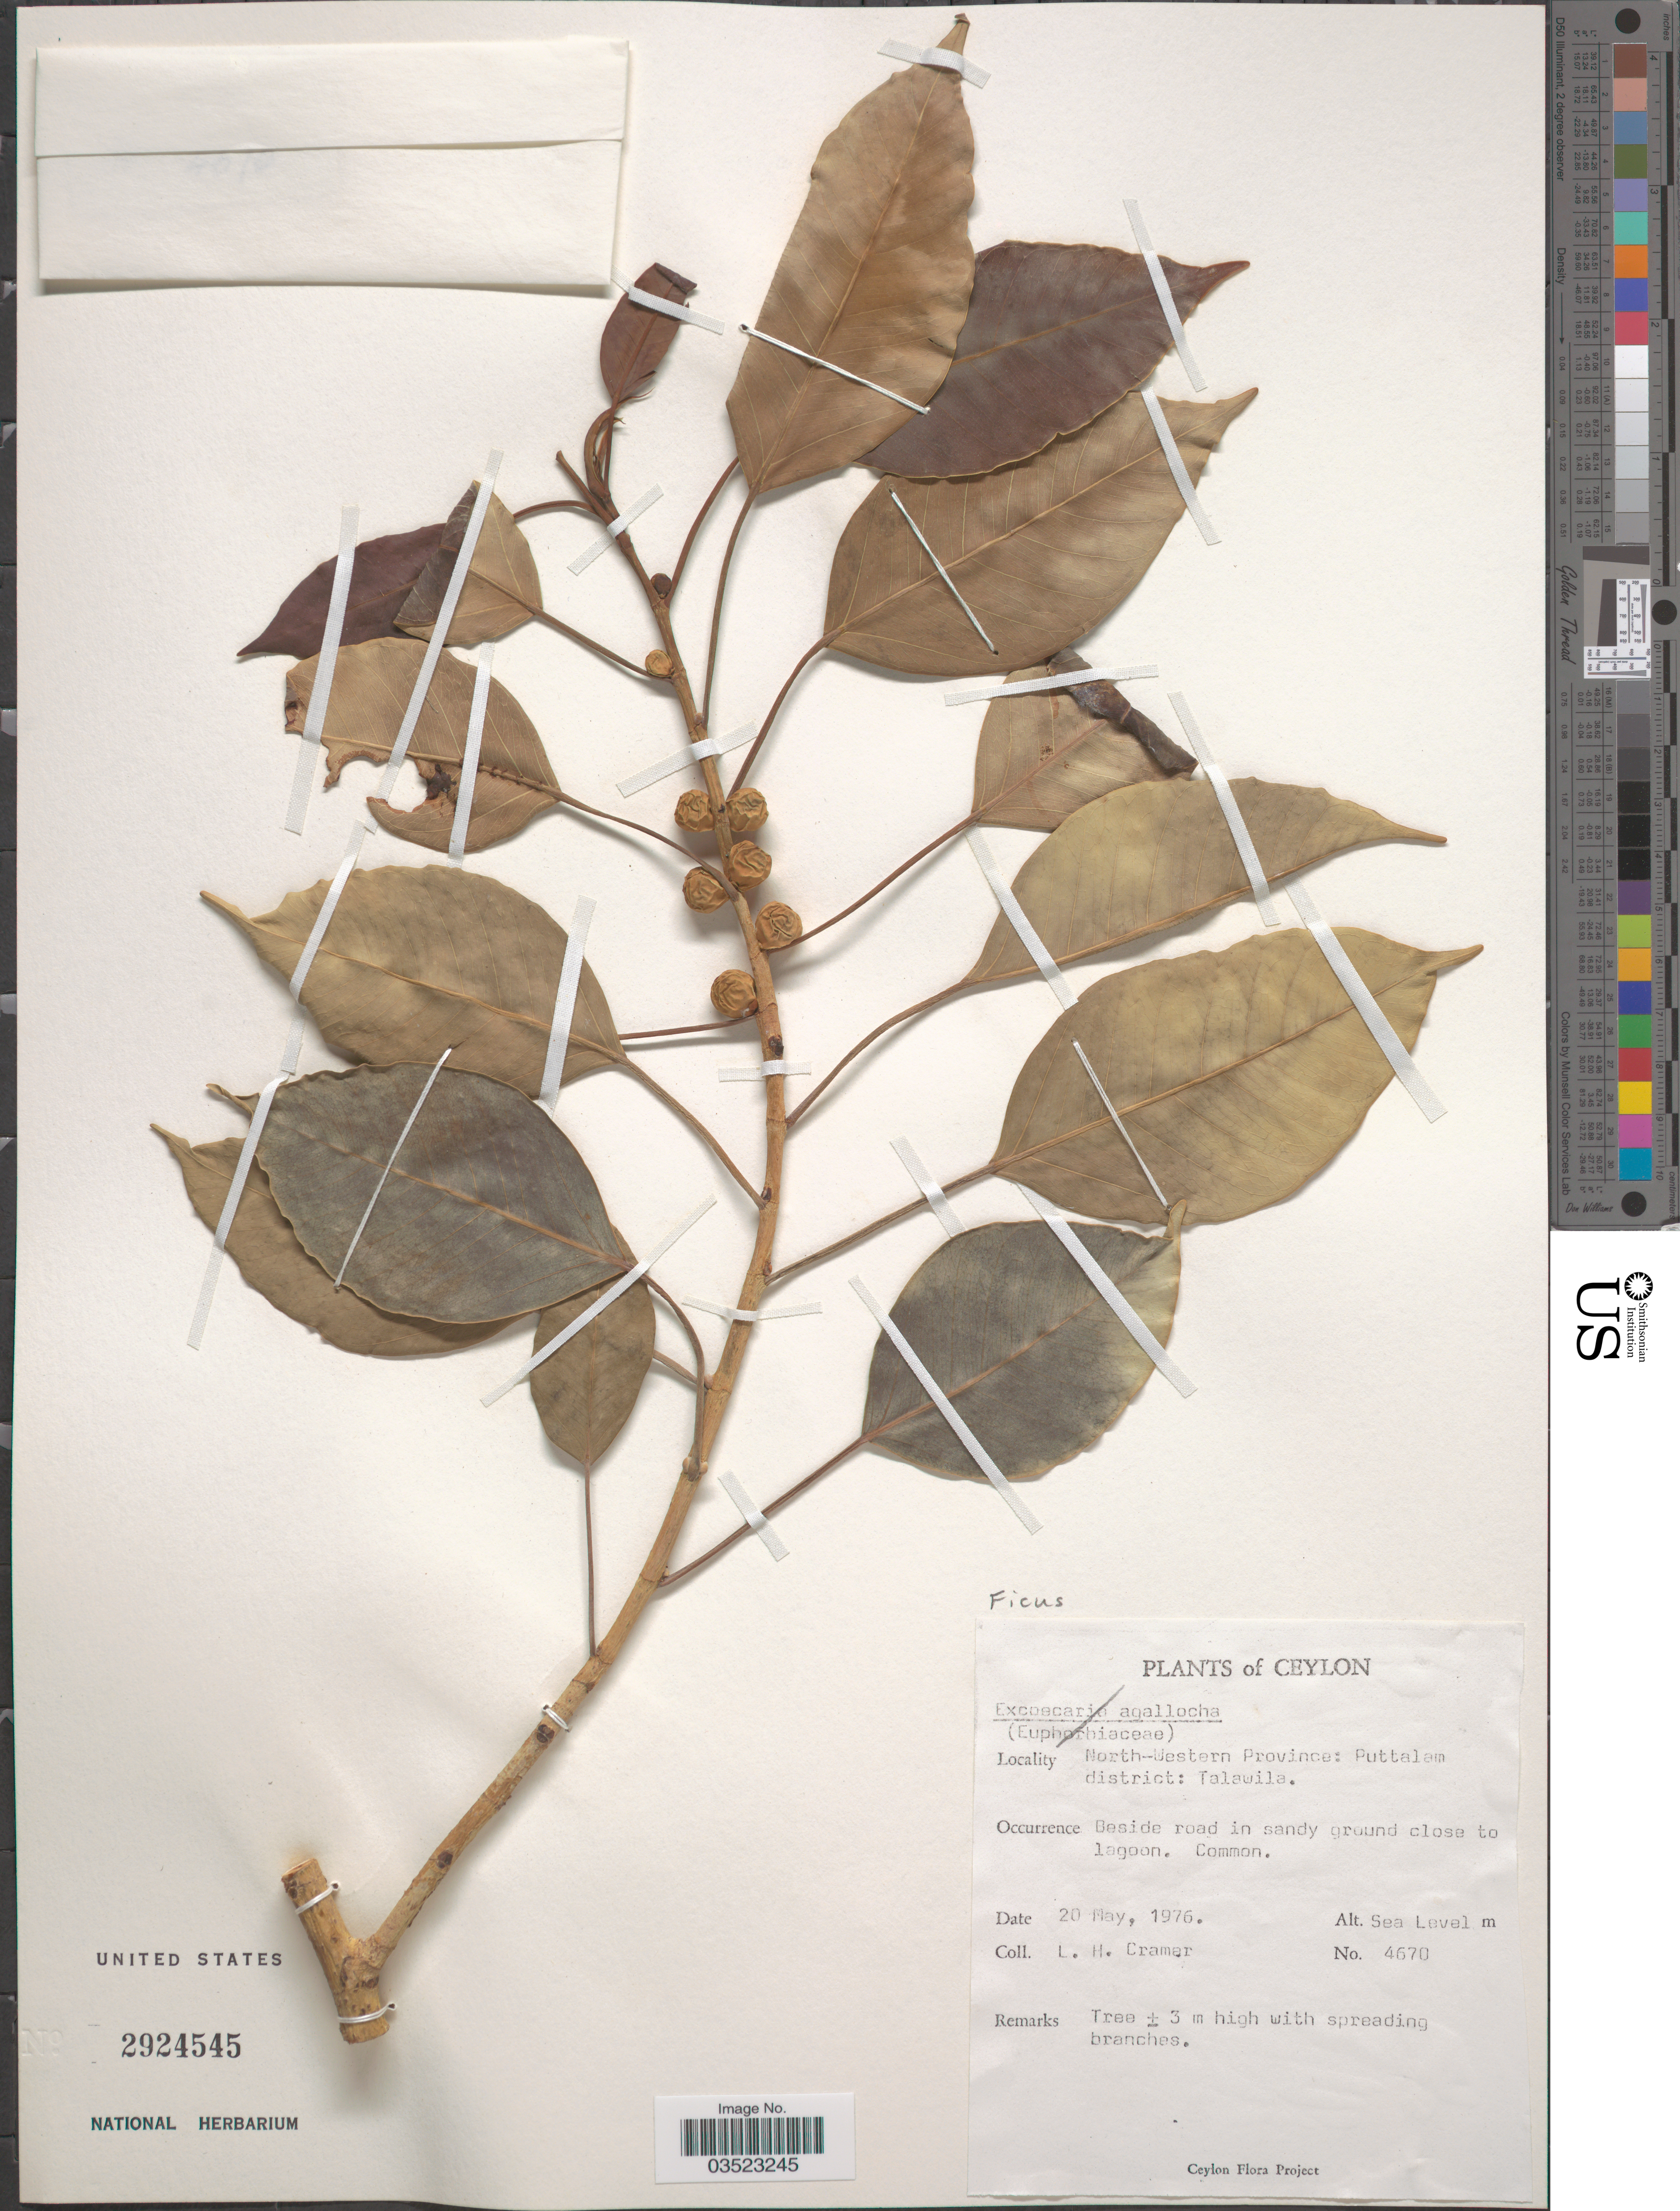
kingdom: Plantae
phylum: Tracheophyta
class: Magnoliopsida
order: Rosales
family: Moraceae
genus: Ficus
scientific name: Ficus sp.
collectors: L. H. Cramer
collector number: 4670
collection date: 1976-05-20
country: Sri Lanka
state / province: North Western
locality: Ceylon. Puttalam district: Talawila. Beside road in sandy ground close to lagoon.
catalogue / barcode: US 2924545